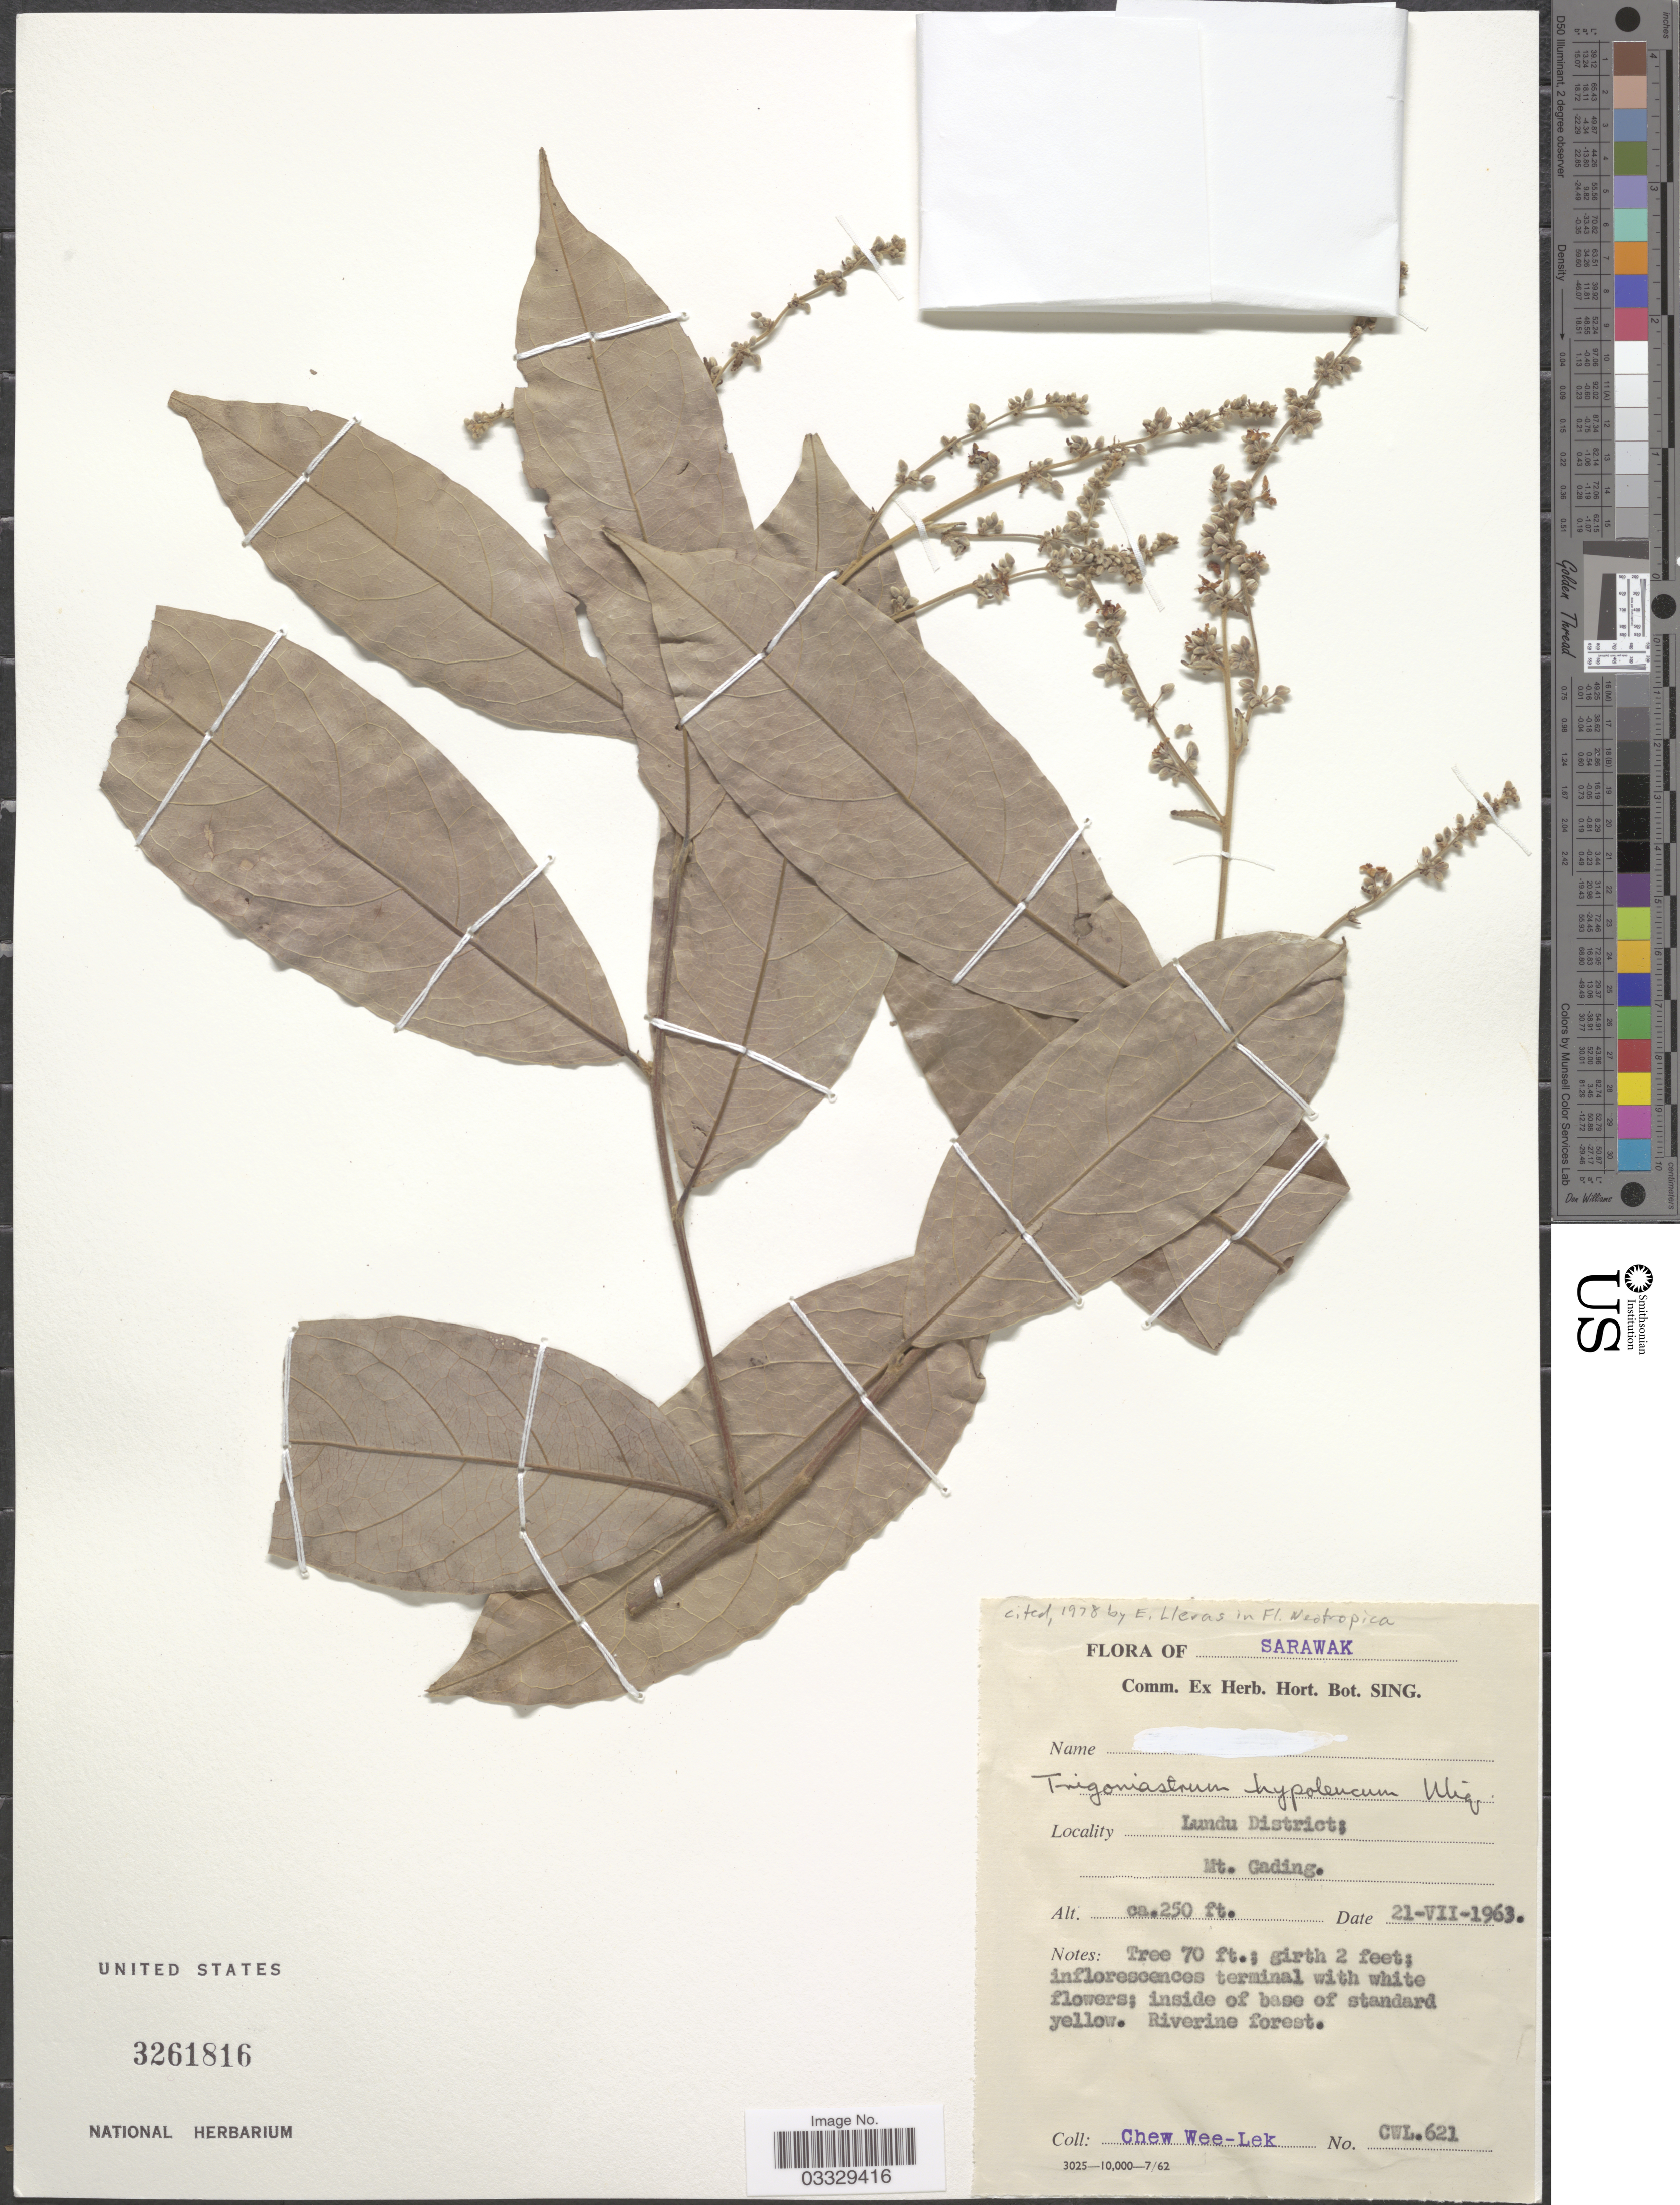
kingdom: Plantae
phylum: Tracheophyta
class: Magnoliopsida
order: Malpighiales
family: Trigoniaceae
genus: Trigoniastrum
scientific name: Trigoniastrum hypoleucum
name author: Miq.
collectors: W. Chew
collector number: CWL.621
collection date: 1963-07-21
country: Malaysia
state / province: Sarawak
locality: Lundu District; Mt. Gading.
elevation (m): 76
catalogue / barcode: US 3261816